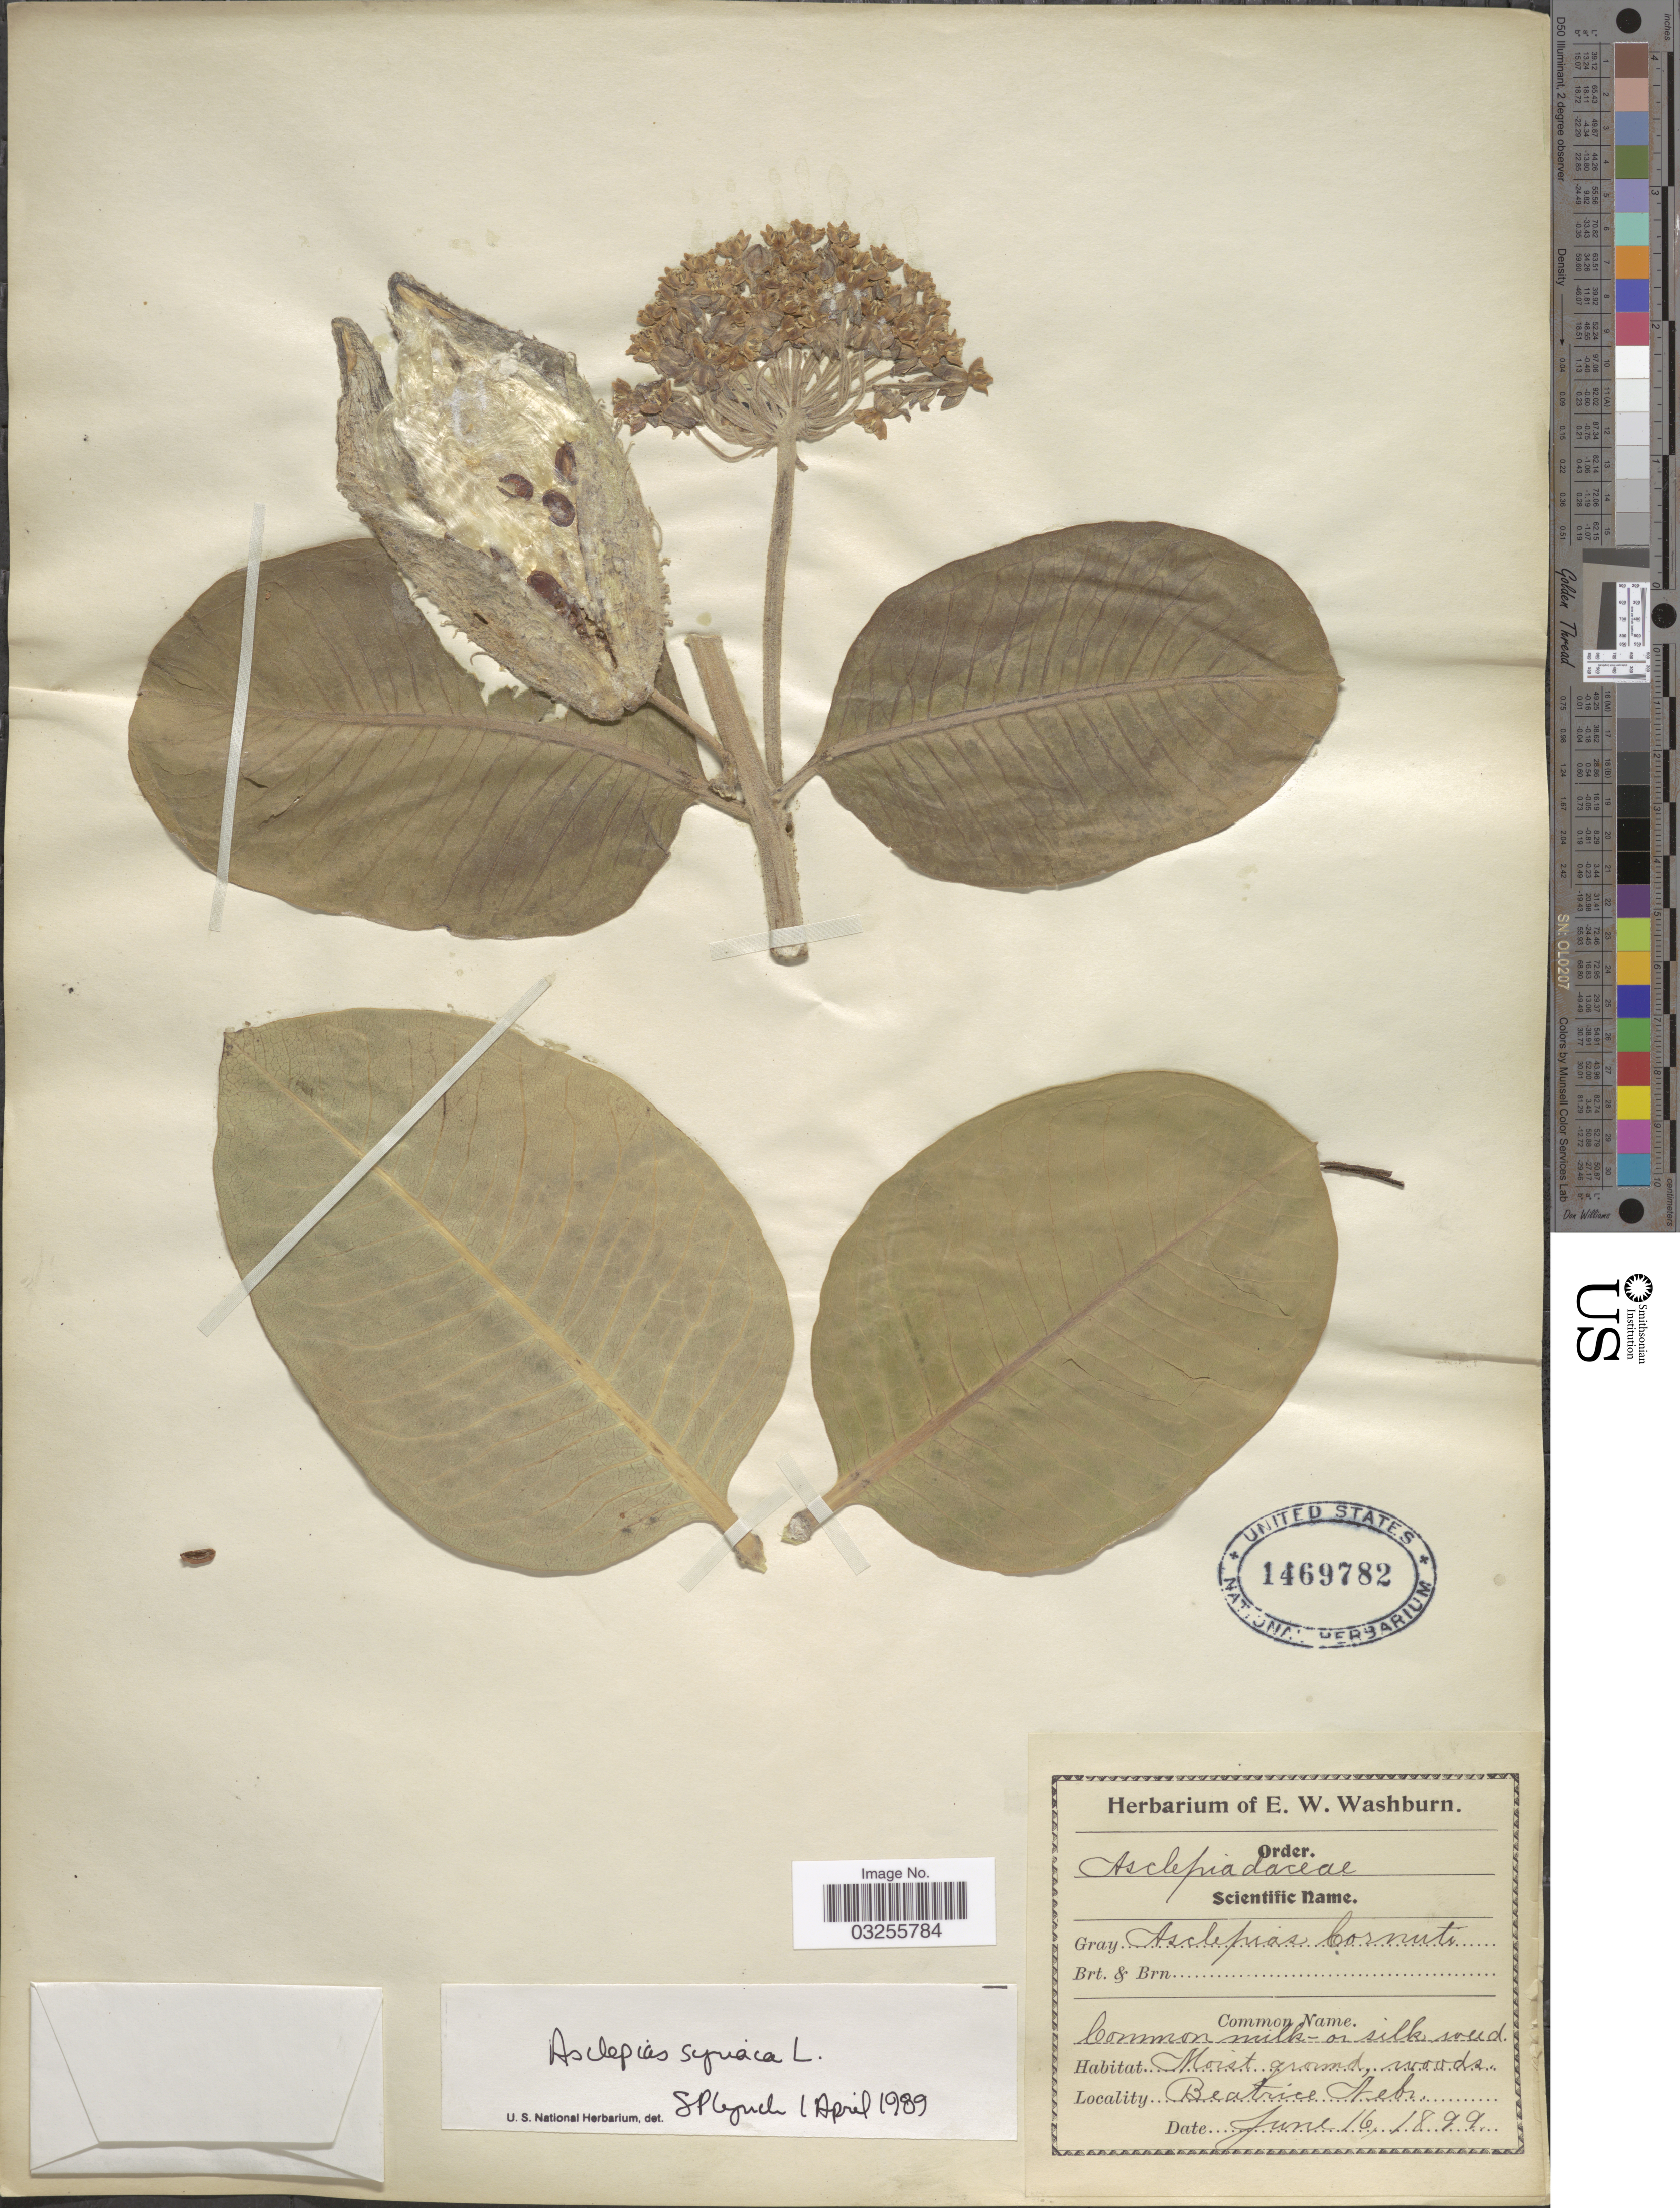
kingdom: Plantae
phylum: Tracheophyta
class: Magnoliopsida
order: Gentianales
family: Apocynaceae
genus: Asclepias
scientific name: Asclepias syriaca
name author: L.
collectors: ex herb. E. W. Washburn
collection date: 1899-06-16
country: United States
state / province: Nebraska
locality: Beatrice.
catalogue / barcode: US 1469782